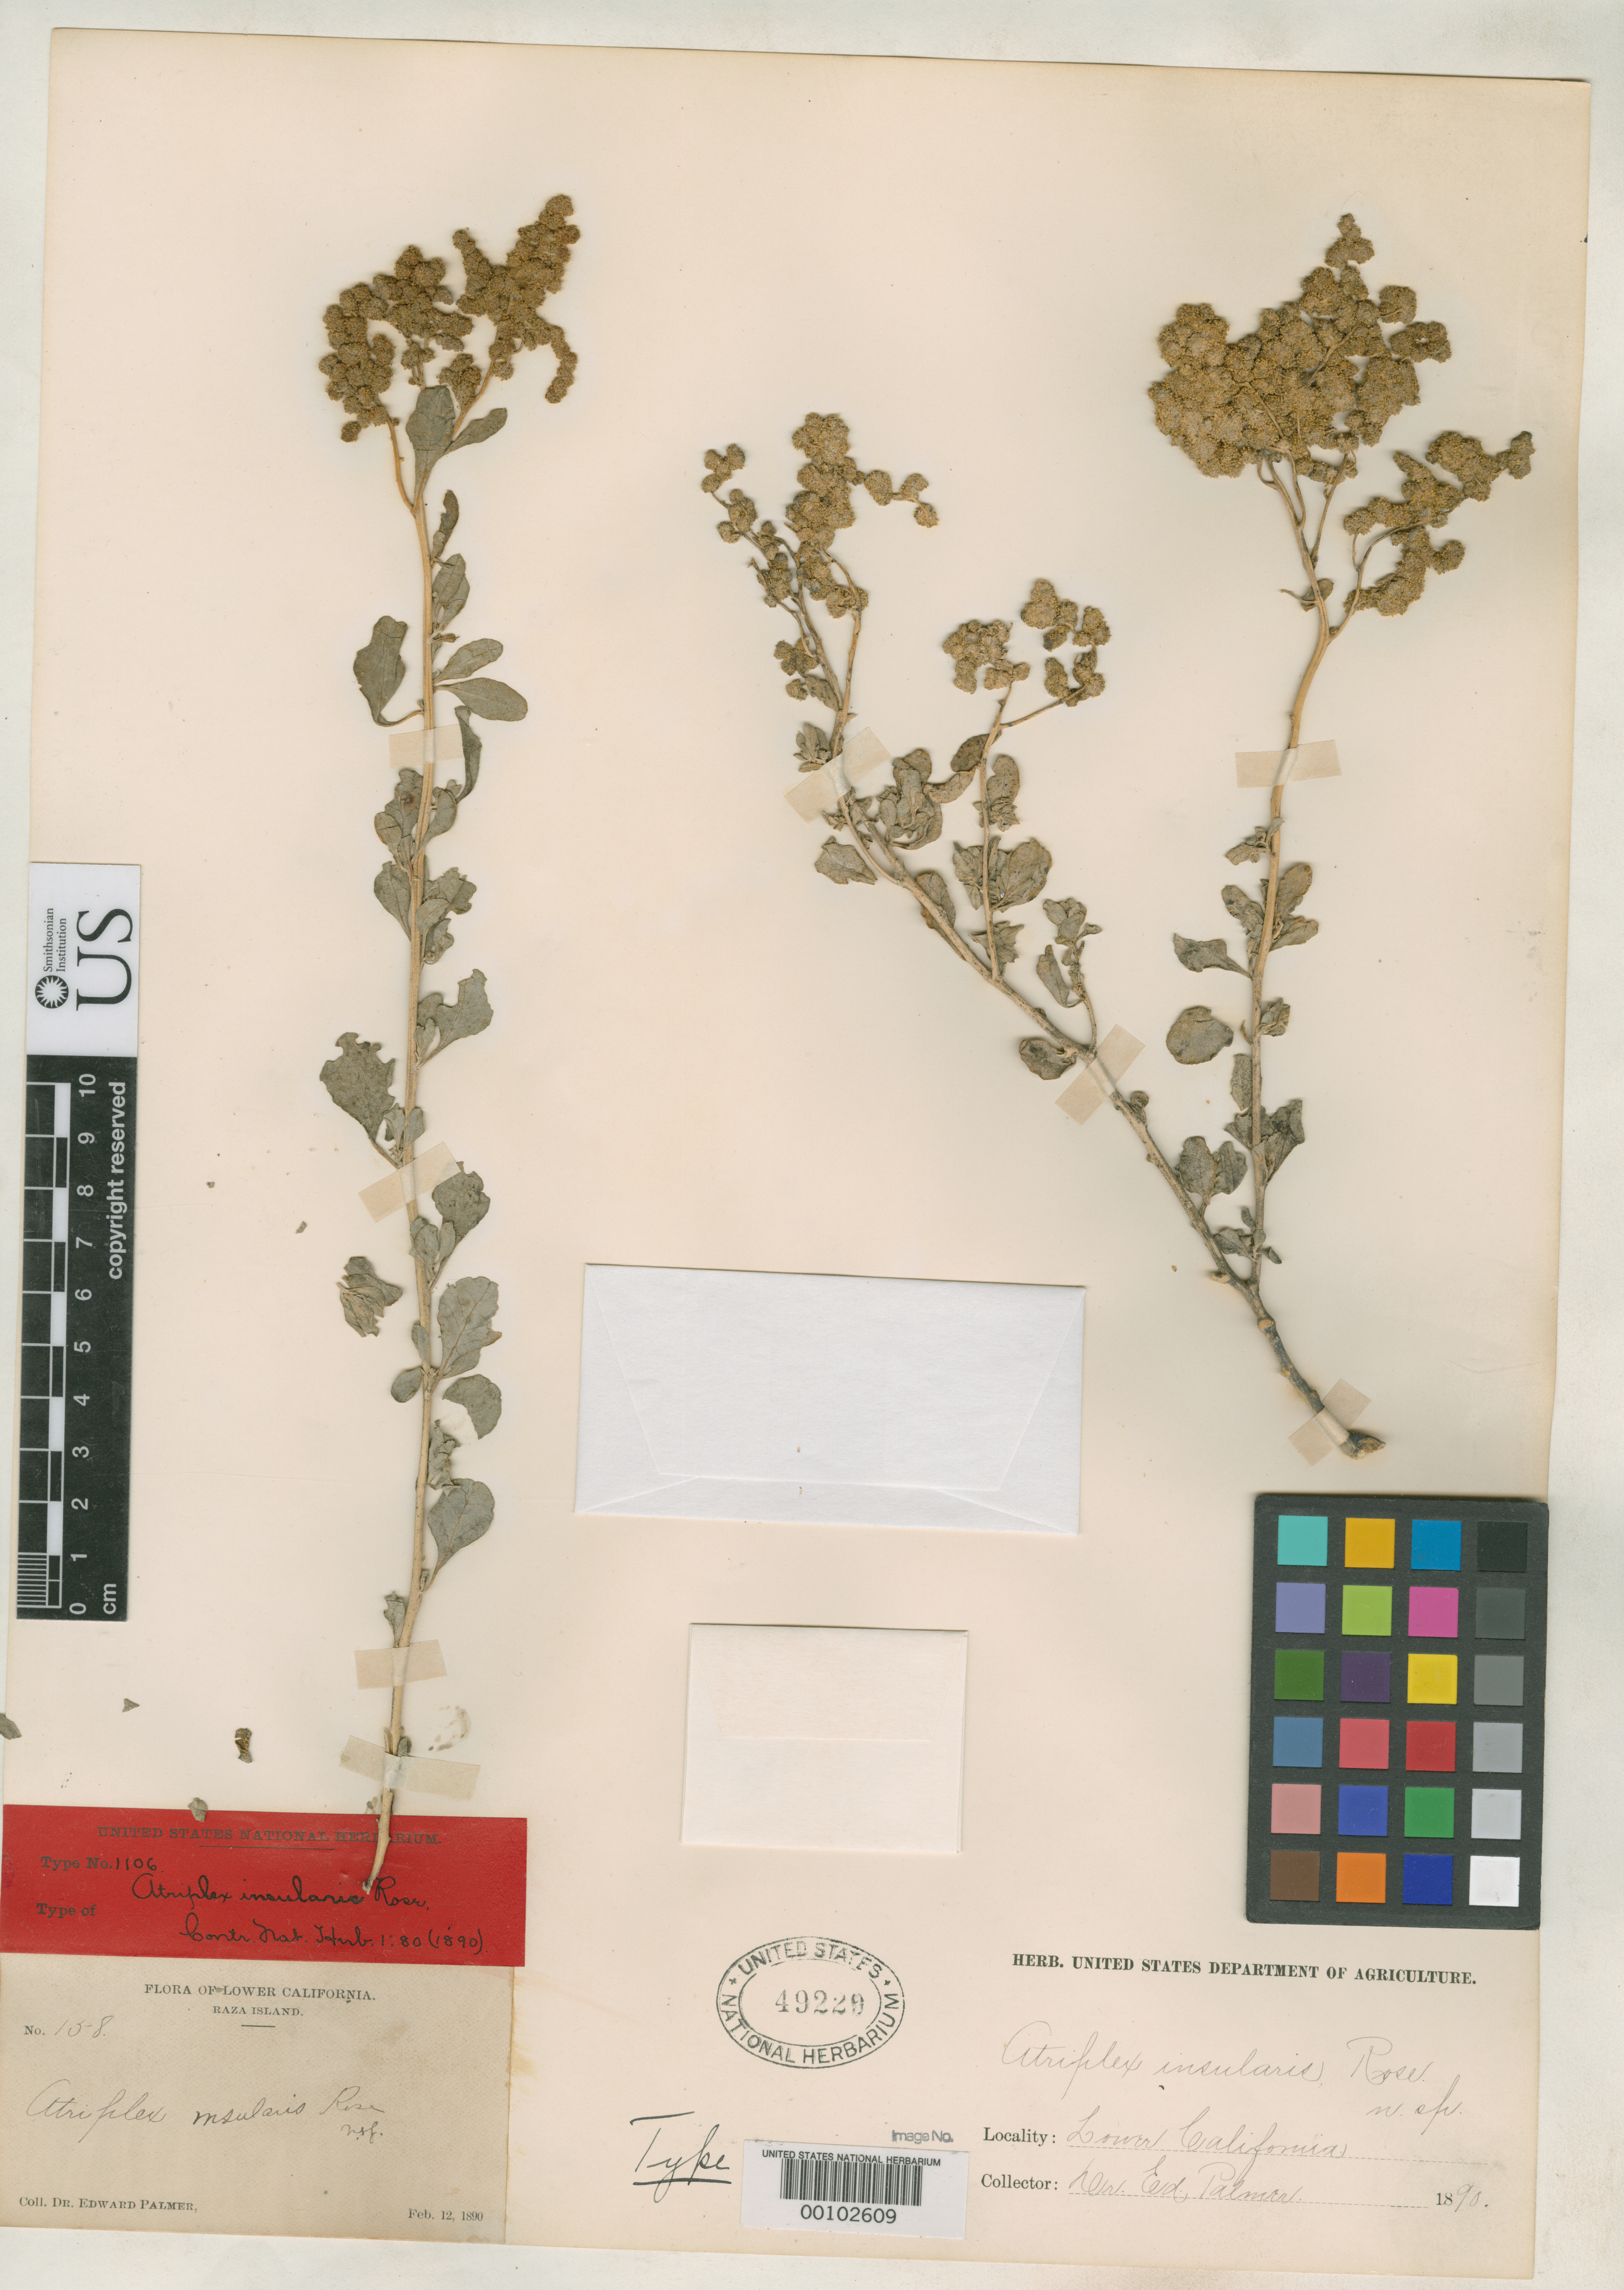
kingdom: Plantae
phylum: Tracheophyta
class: Magnoliopsida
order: Caryophyllales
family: Amaranthaceae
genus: Atriplex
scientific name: Atriplex insularis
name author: Rose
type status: Syntype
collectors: E. Palmer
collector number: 158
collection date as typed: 12 Feb 1890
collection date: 1890-02-12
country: Mexico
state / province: Baja California Norte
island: Raza Island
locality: Lower California, Raza Island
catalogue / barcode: US 49229